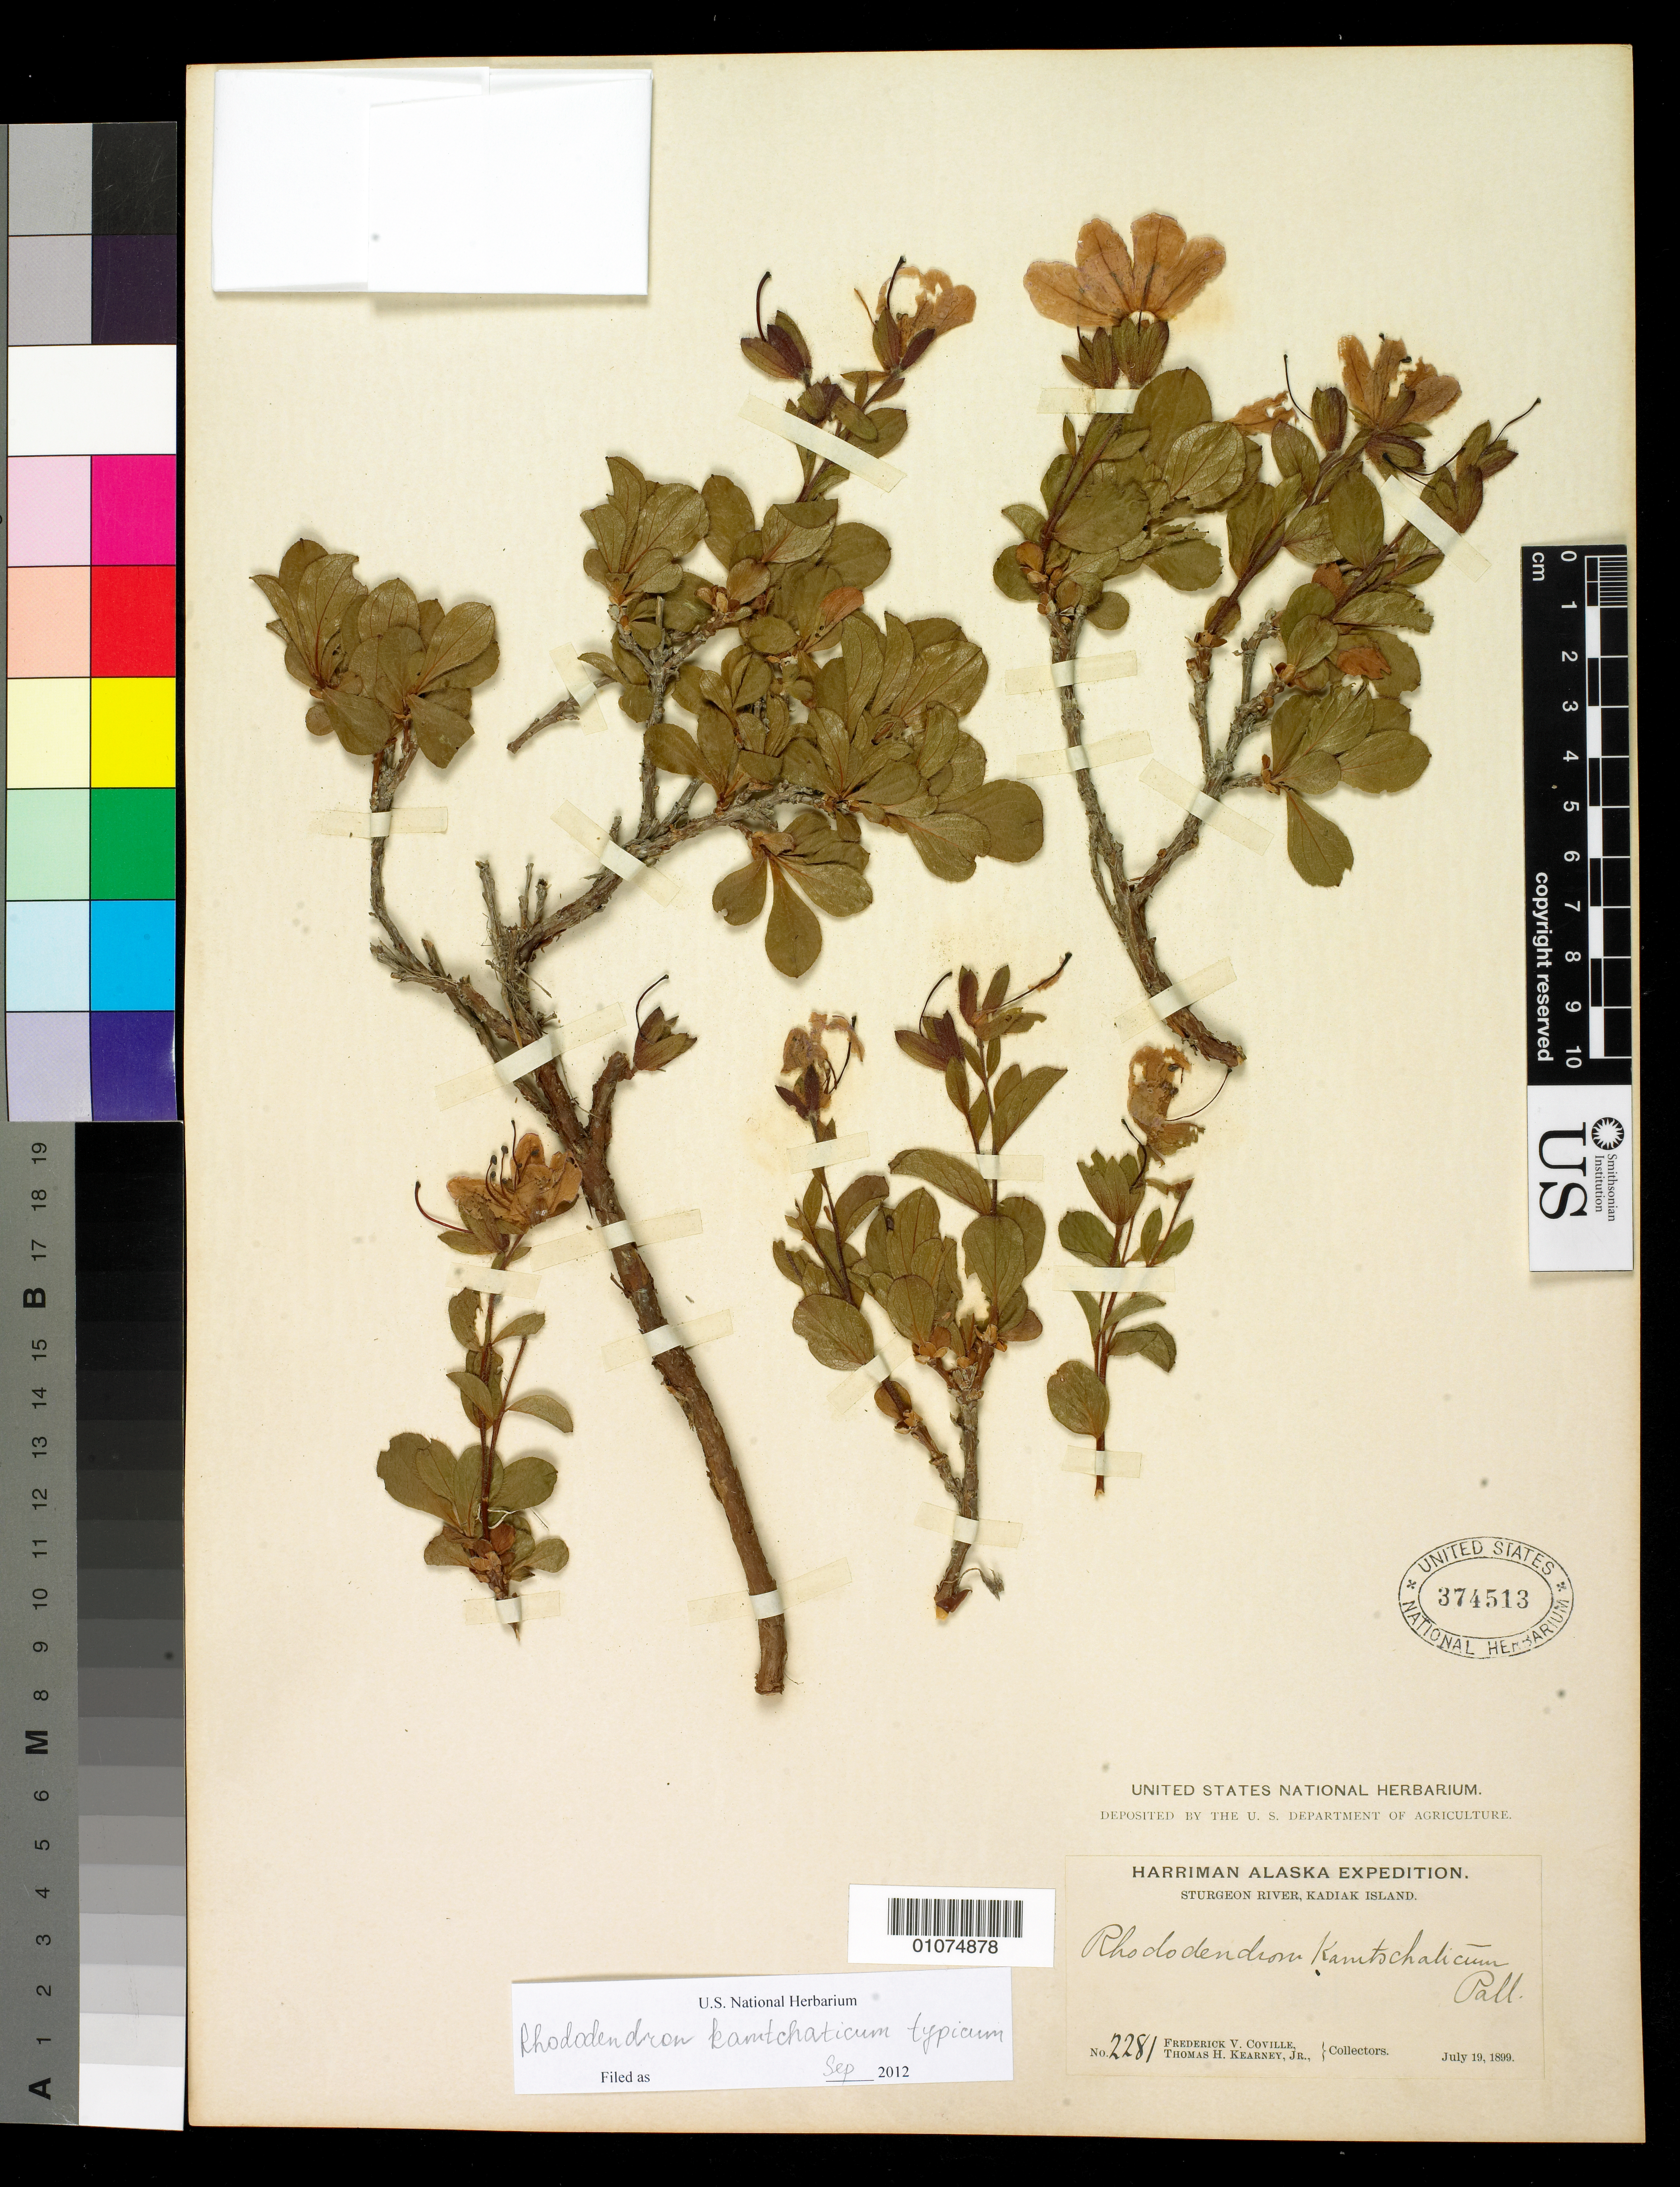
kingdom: Plantae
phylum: Tracheophyta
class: Magnoliopsida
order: Ericales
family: Ericaceae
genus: Rhododendron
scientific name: Rhododendron kamtschaticum subsp. typicum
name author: Pall.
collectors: F. V. Coville, T. H. Kearney & T. H. Kearney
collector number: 2281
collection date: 1899-07-19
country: United States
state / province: Alaska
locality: Sturgeon River, Kodiak Island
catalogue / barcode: US 374513